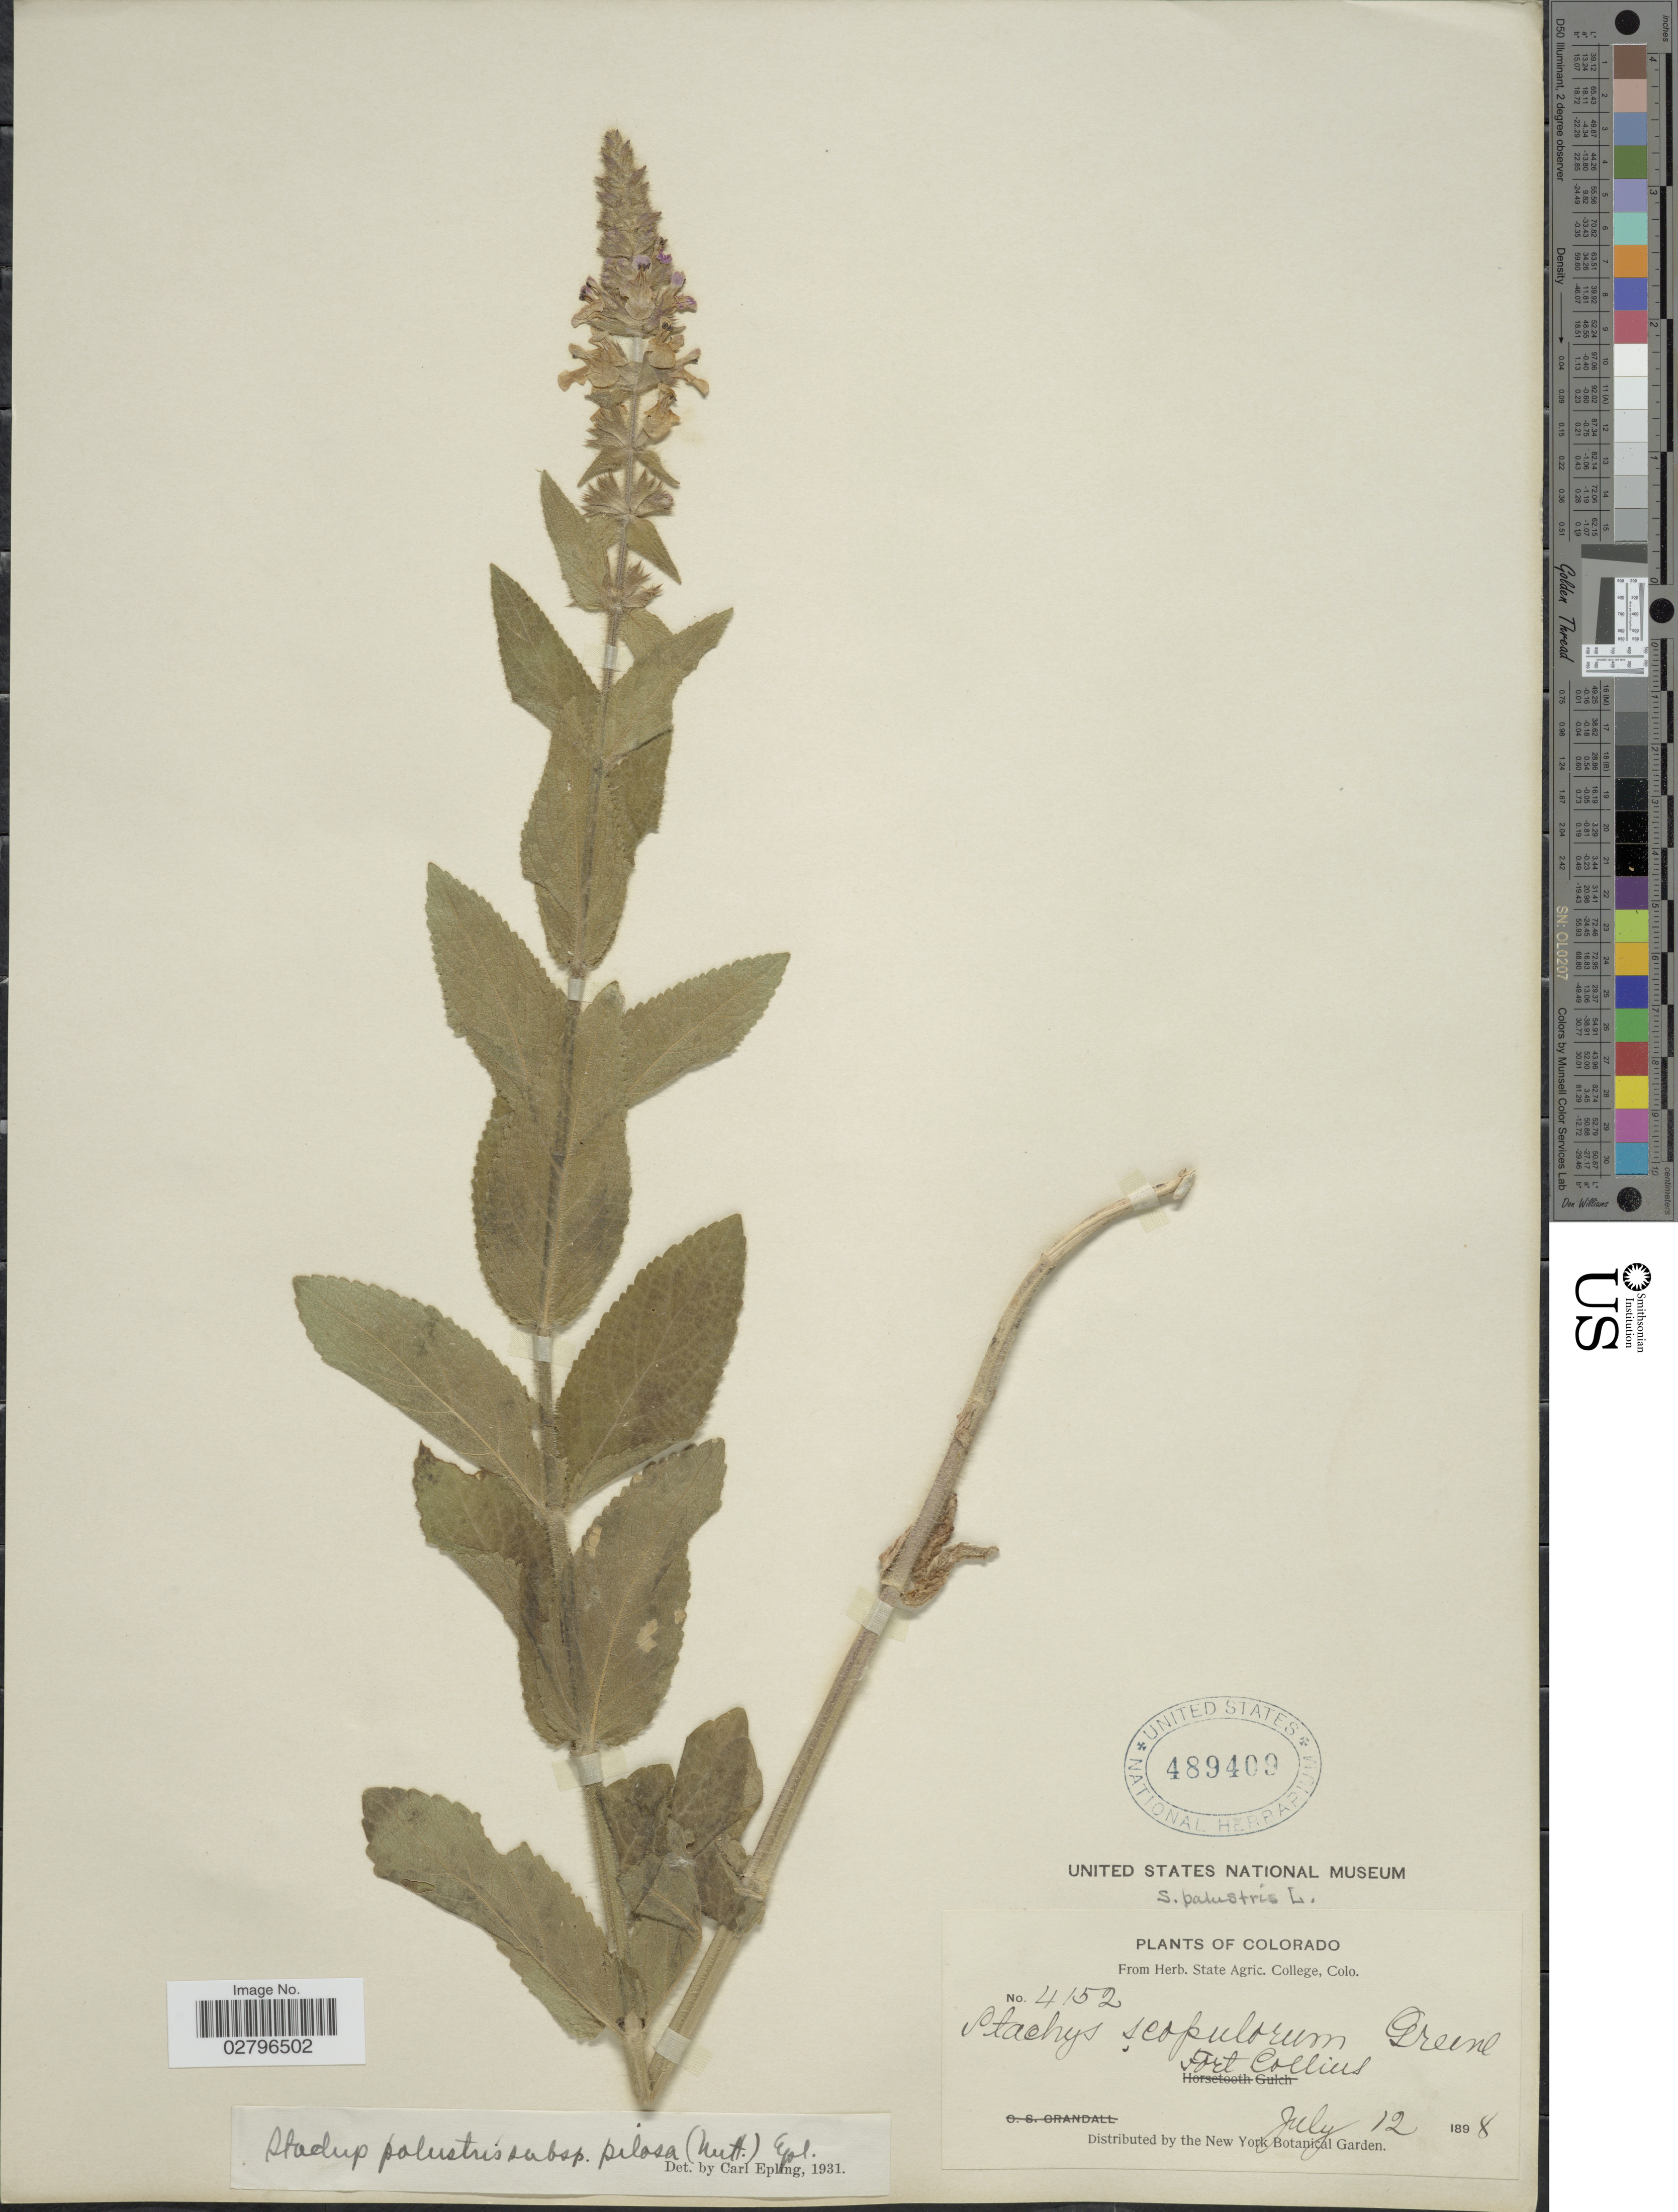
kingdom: Plantae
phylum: Tracheophyta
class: Magnoliopsida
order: Lamiales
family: Lamiaceae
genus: Stachys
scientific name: Stachys palustris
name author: L.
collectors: ex herb. State Agric. College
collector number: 4152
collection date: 1898-07-12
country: United States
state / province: Colorado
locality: Fort Collins.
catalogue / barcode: US 489409